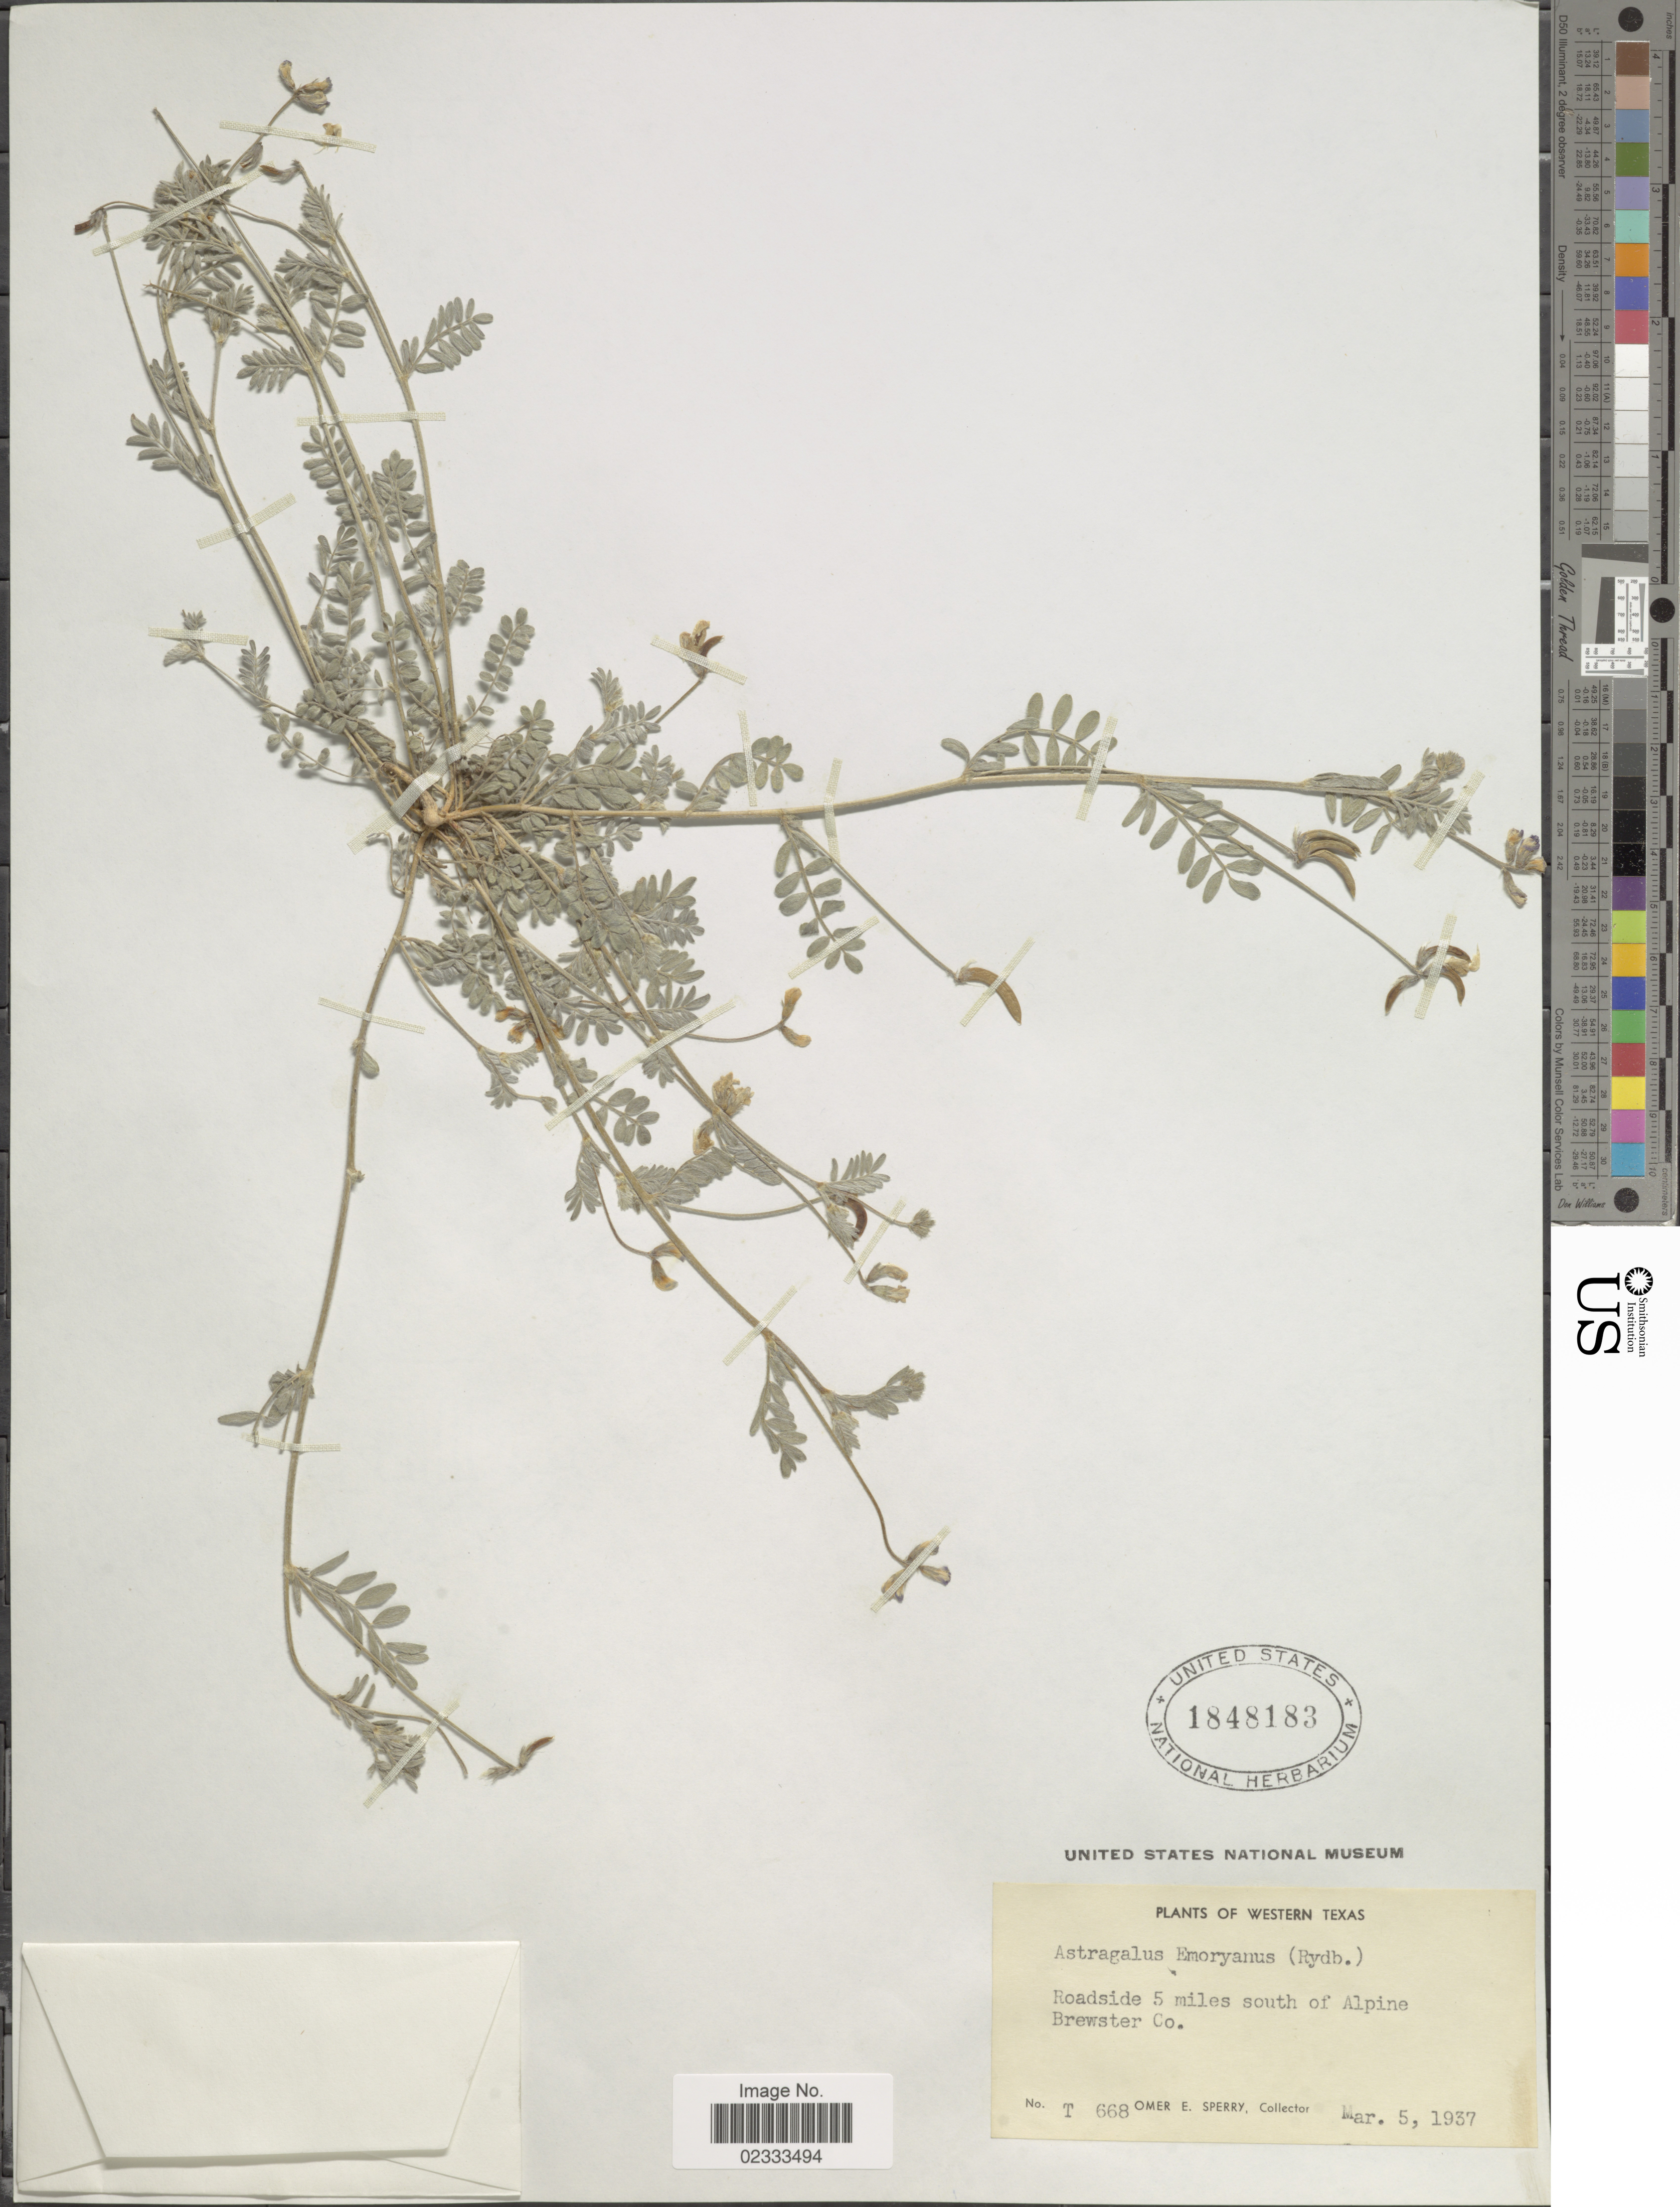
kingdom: Plantae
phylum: Tracheophyta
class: Magnoliopsida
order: Fabales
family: Fabaceae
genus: Astragalus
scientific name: Astragalus austrinus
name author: (Small) O.E. Schulz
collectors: O. E. Sperry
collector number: T668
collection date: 1937-03-05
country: United States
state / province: Texas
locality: Western Texas, Roadside 5 miles south of Alpine, Brewster Co.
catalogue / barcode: US 1848183